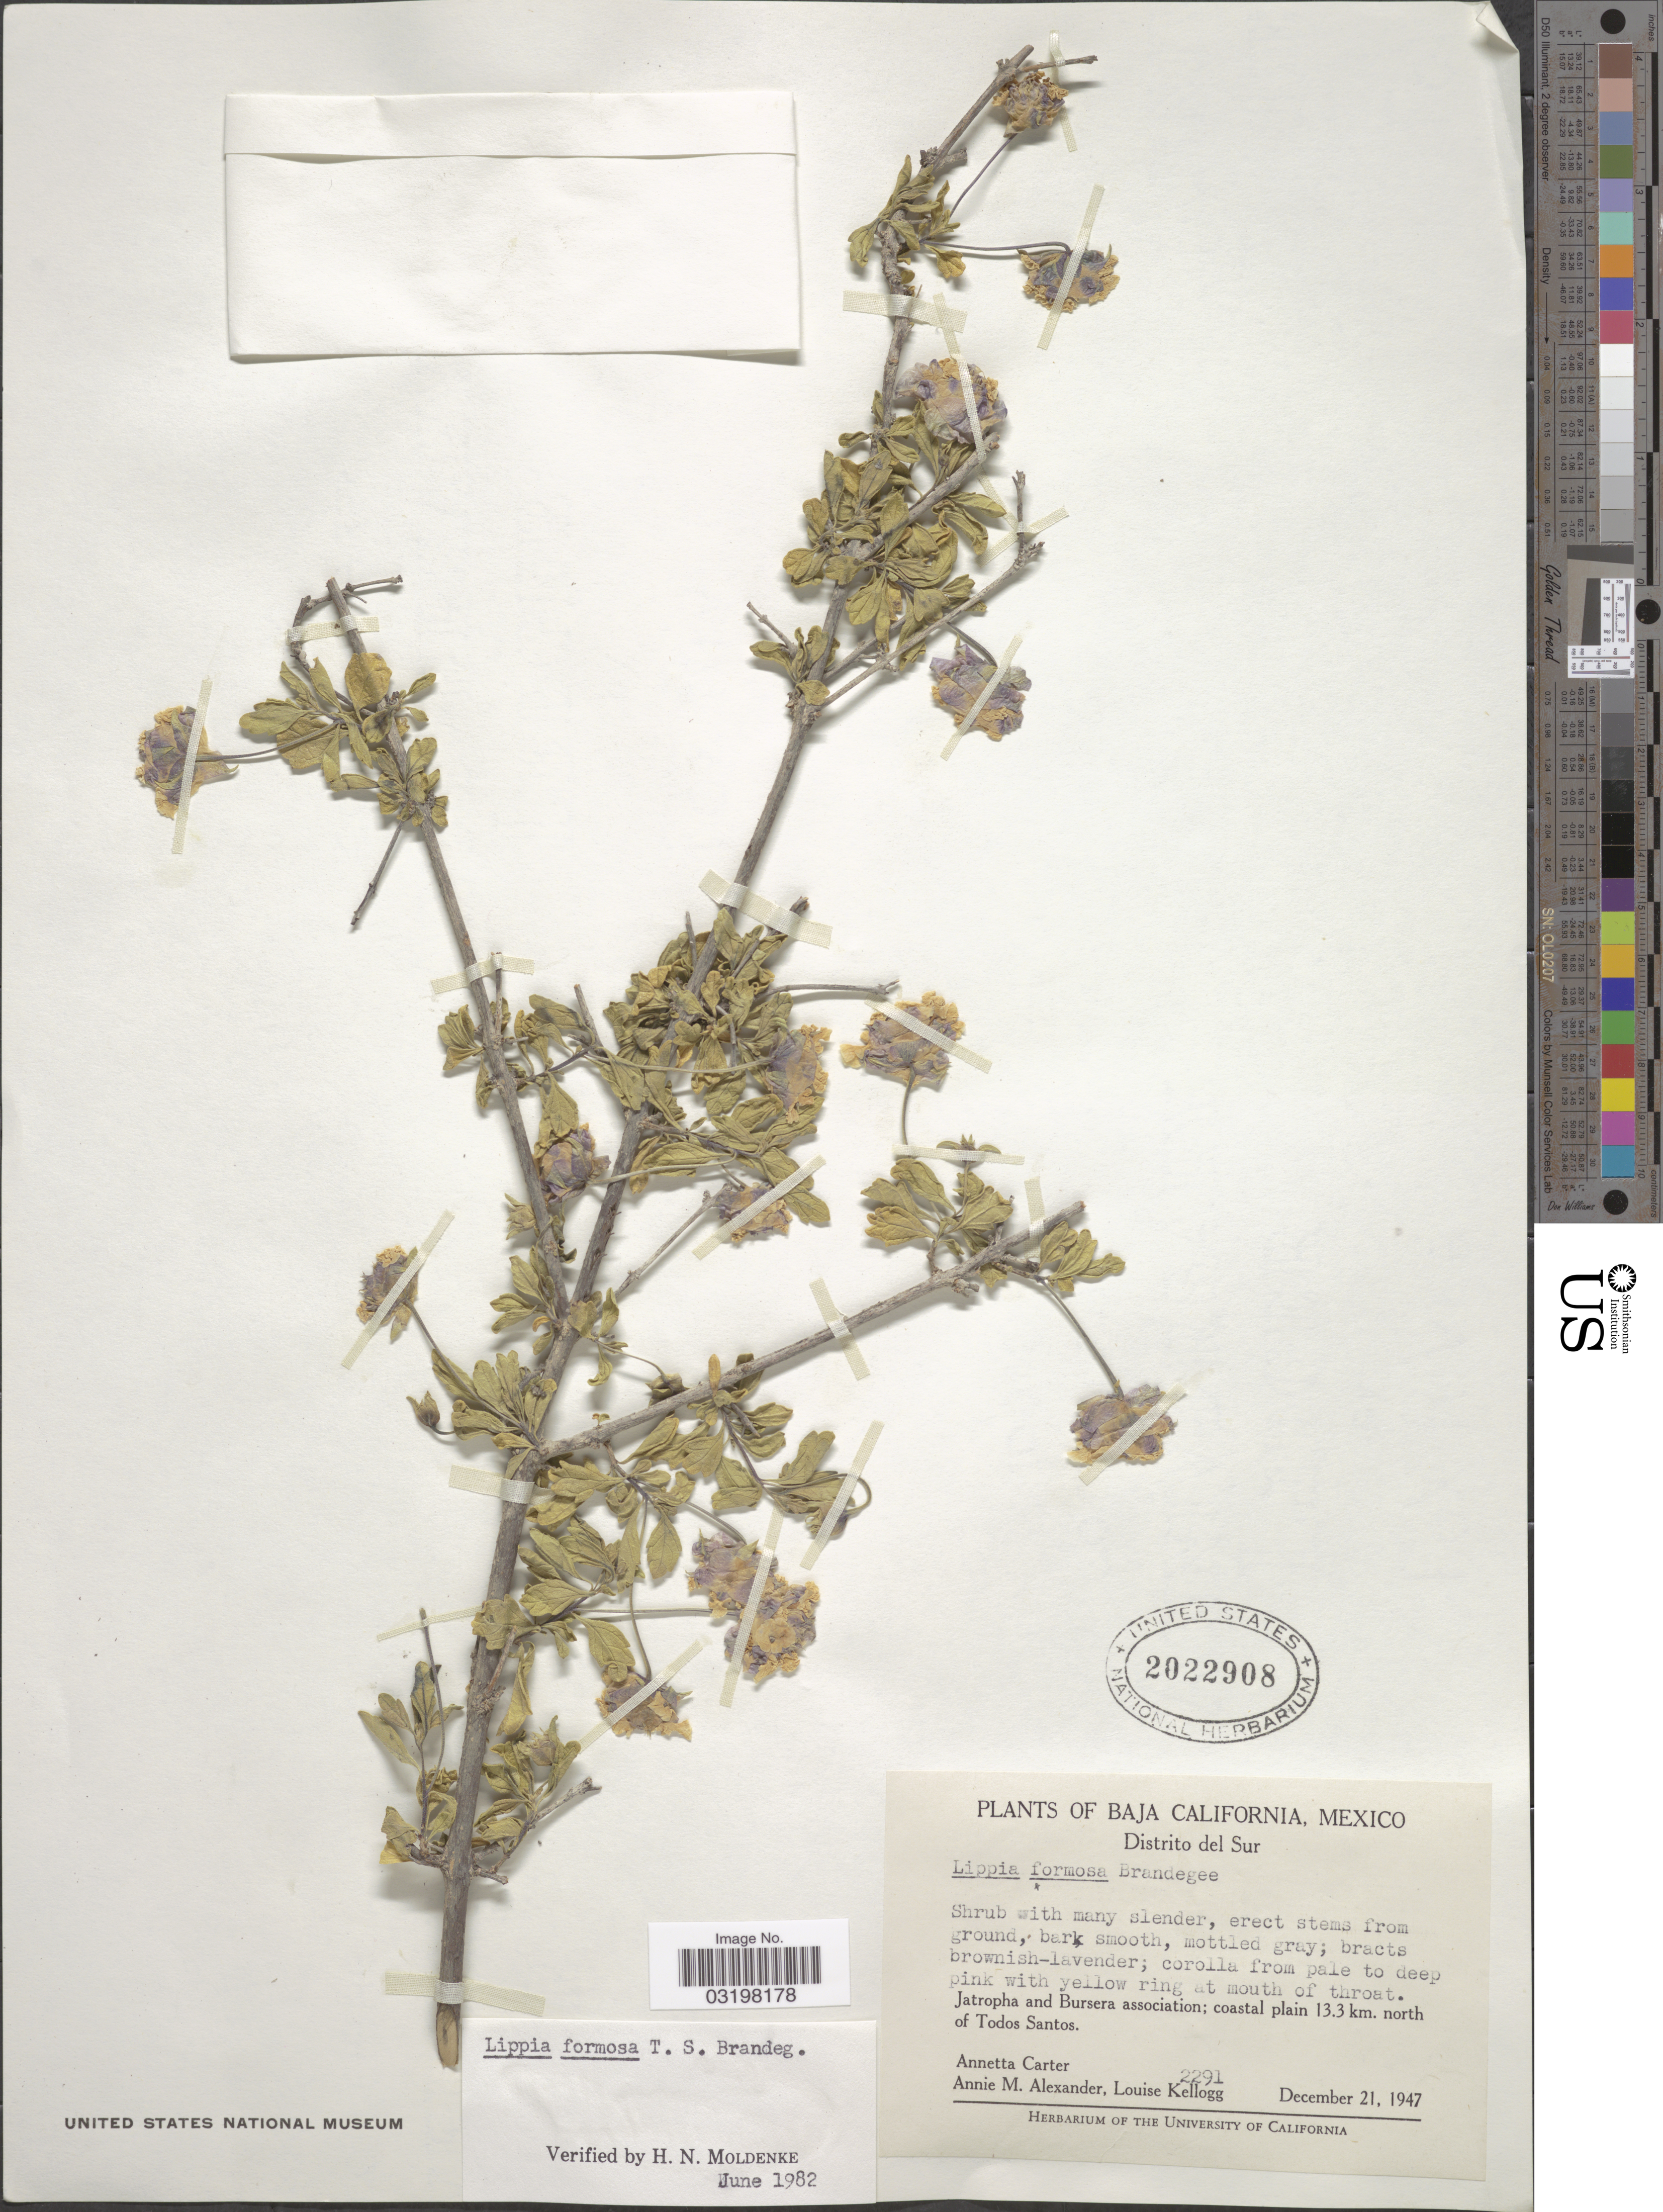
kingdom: Plantae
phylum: Tracheophyta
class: Magnoliopsida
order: Lamiales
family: Verbenaceae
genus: Lippia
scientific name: Lippia formosa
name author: Brandegee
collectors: A. Carter, A. M. Alexander & L. Kellogg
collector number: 2291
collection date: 1947-12-21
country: Mexico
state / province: Baja California Sur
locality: Distrito del Sur. Jatropha and Bursera association; coastal plain 13.3 km. north of Todos Santos.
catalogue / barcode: US 2022908